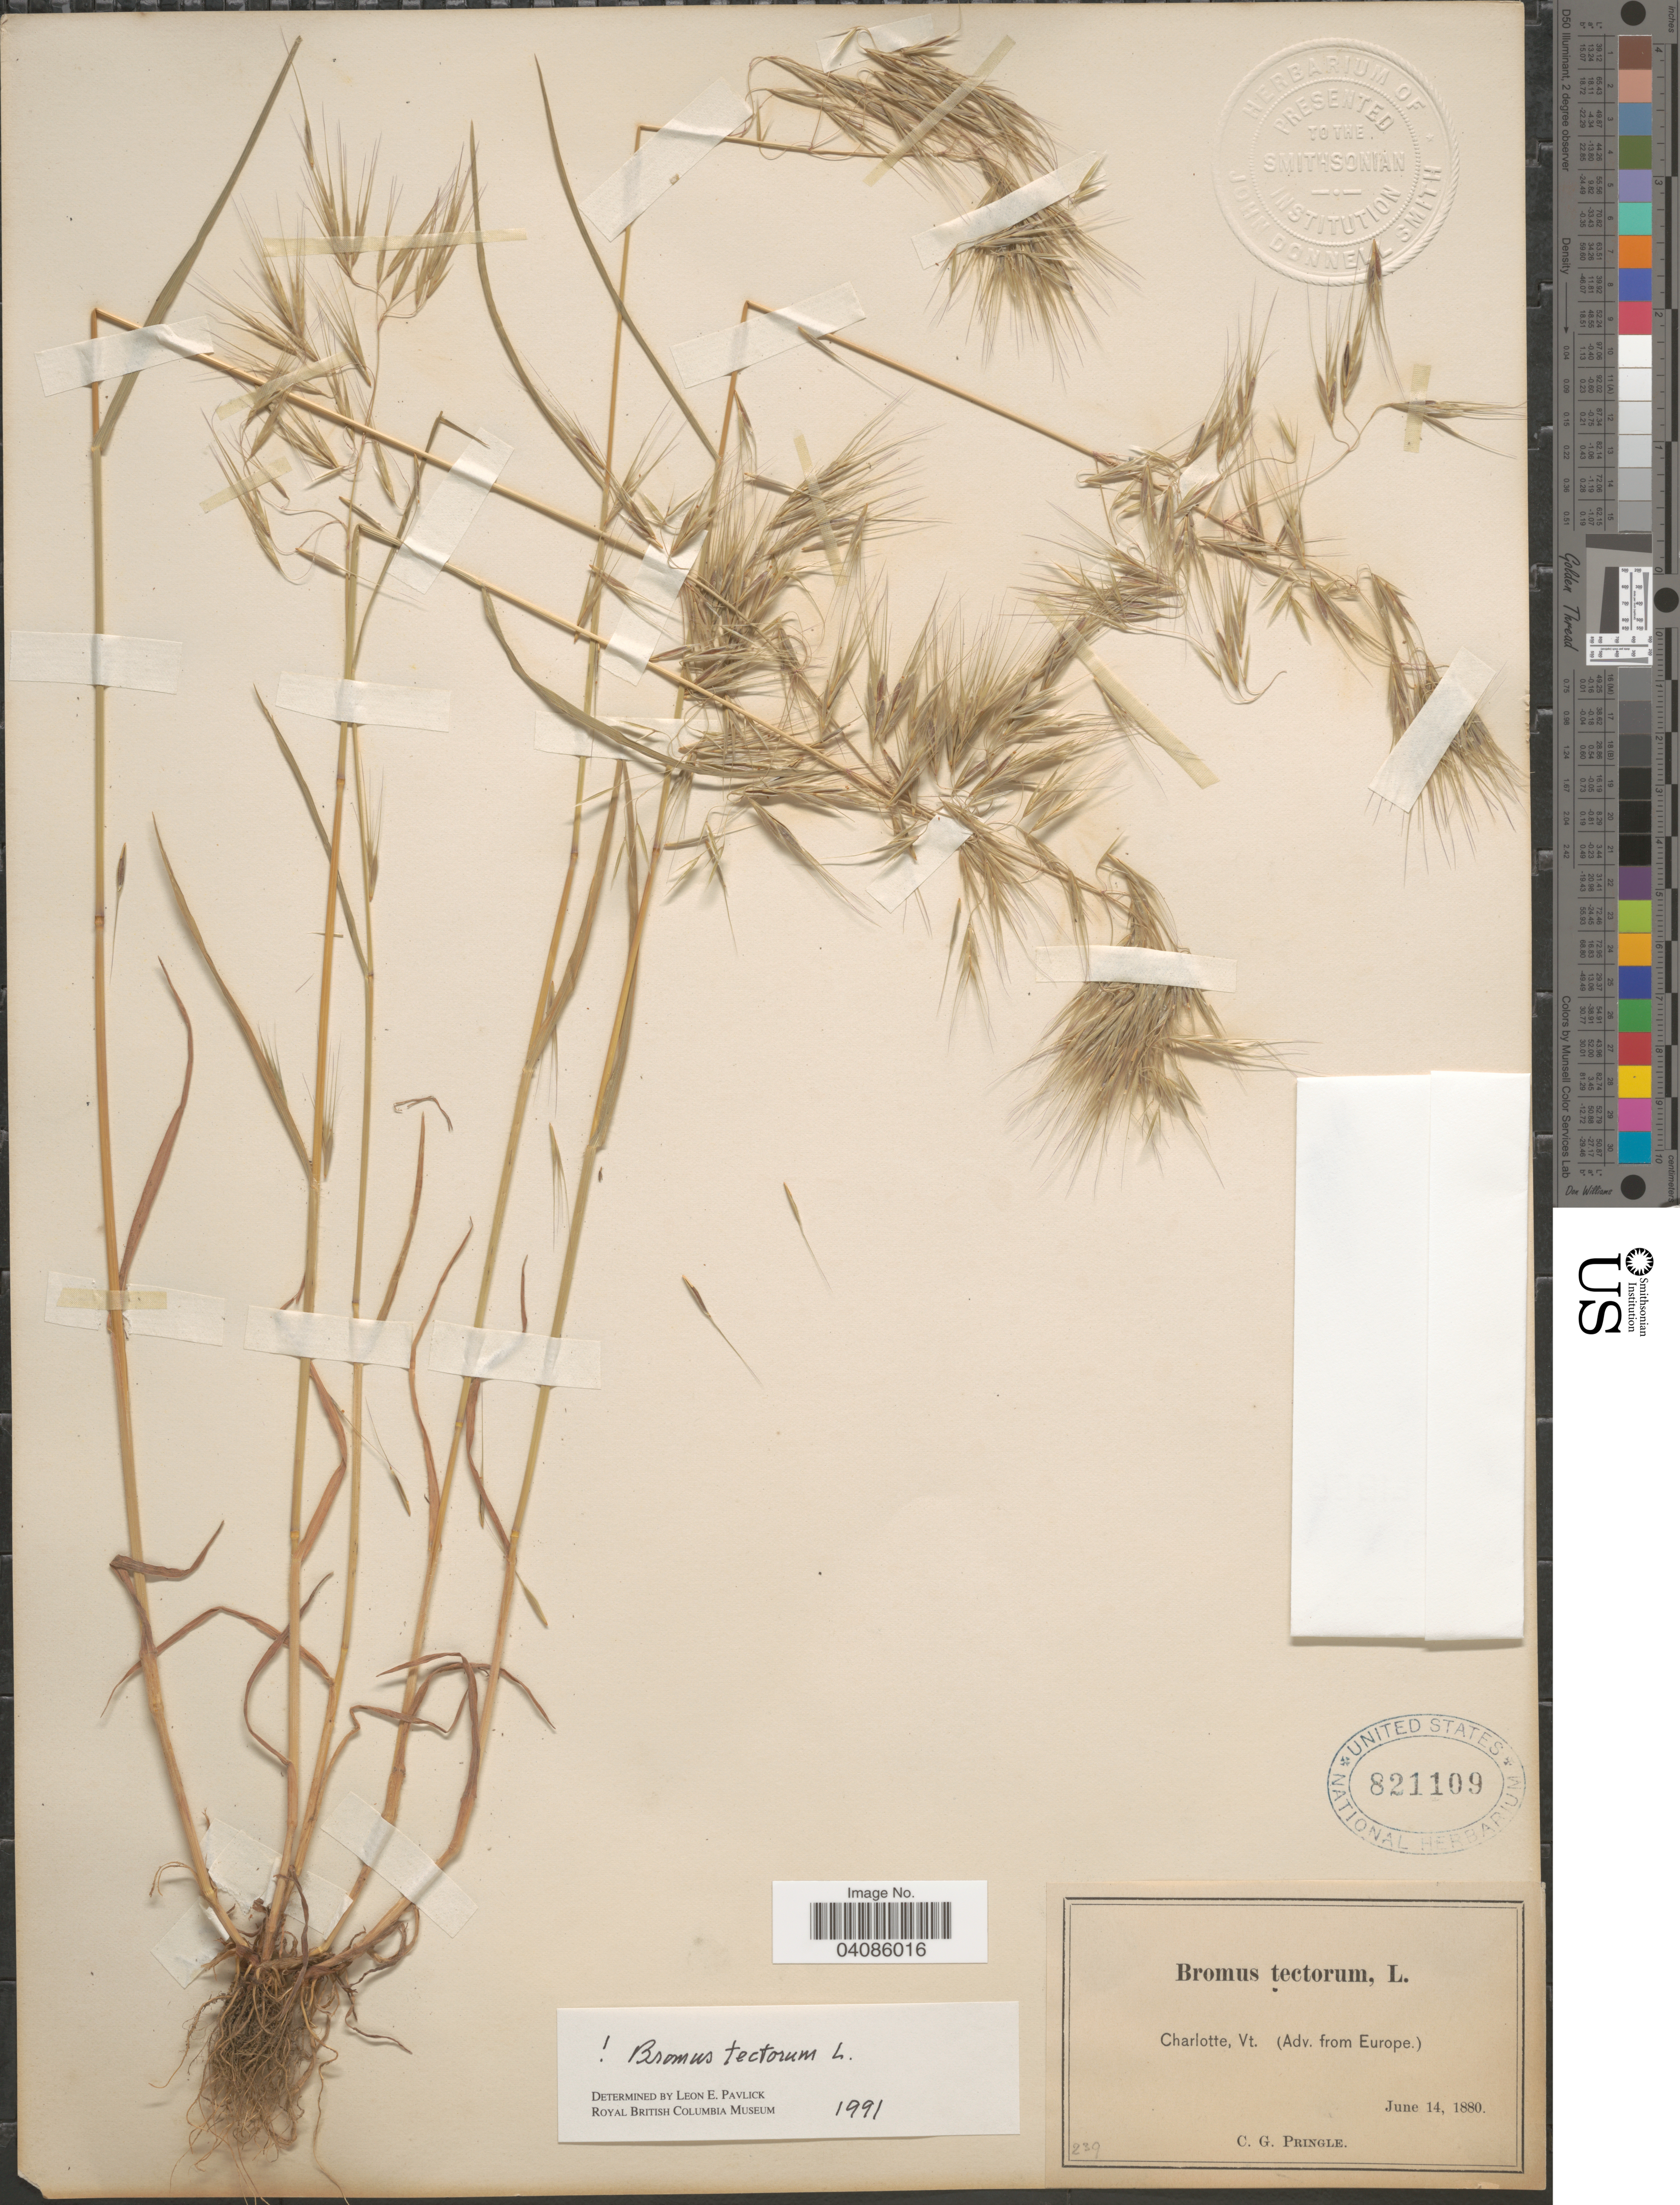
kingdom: Plantae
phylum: Tracheophyta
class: Liliopsida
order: Poales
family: Poaceae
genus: Bromus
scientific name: Bromus tectorum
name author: L.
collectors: C. G. Pringle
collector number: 239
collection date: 1880-06-14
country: United States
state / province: Vermont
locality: Charlotte.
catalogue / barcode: US 821109